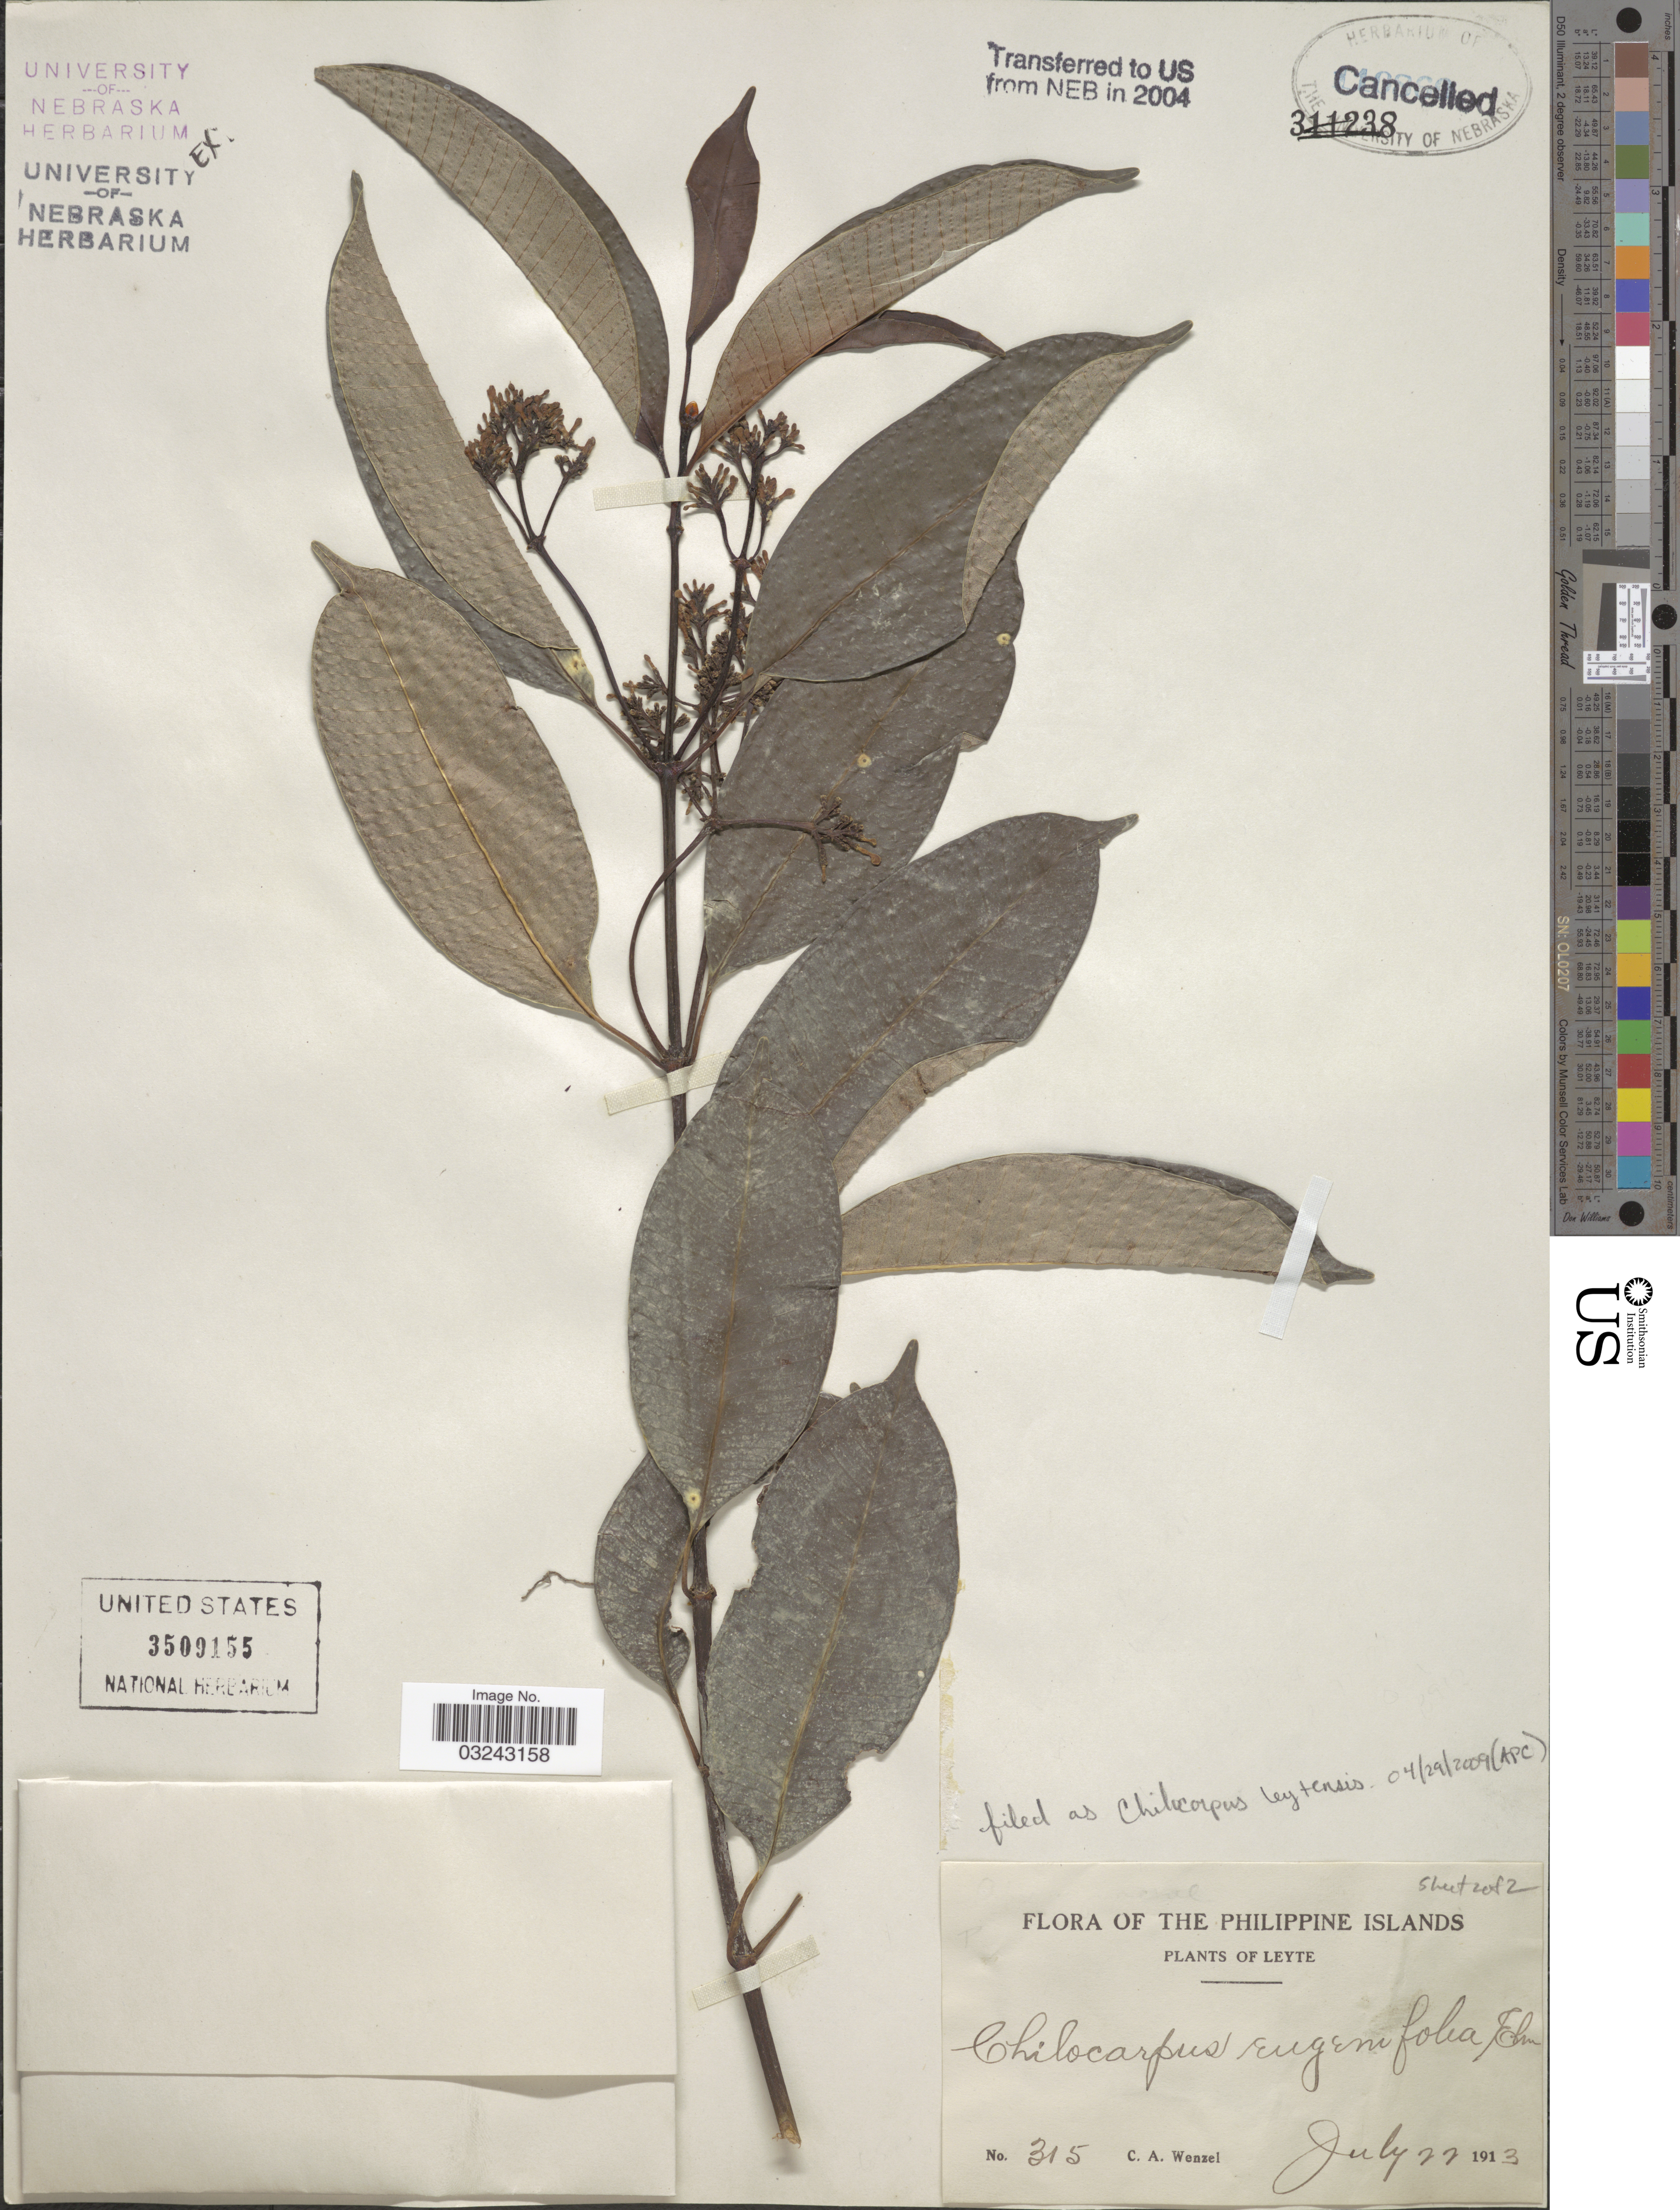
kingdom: Plantae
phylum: Tracheophyta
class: Magnoliopsida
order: Gentianales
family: Apocynaceae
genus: Chilocarpus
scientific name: Chilocarpus leytensis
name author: Elmer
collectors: C. Wenzel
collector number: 315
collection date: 1913-07-22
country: Philippines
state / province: Eastern Visayas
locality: Leyte.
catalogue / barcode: US 3509155